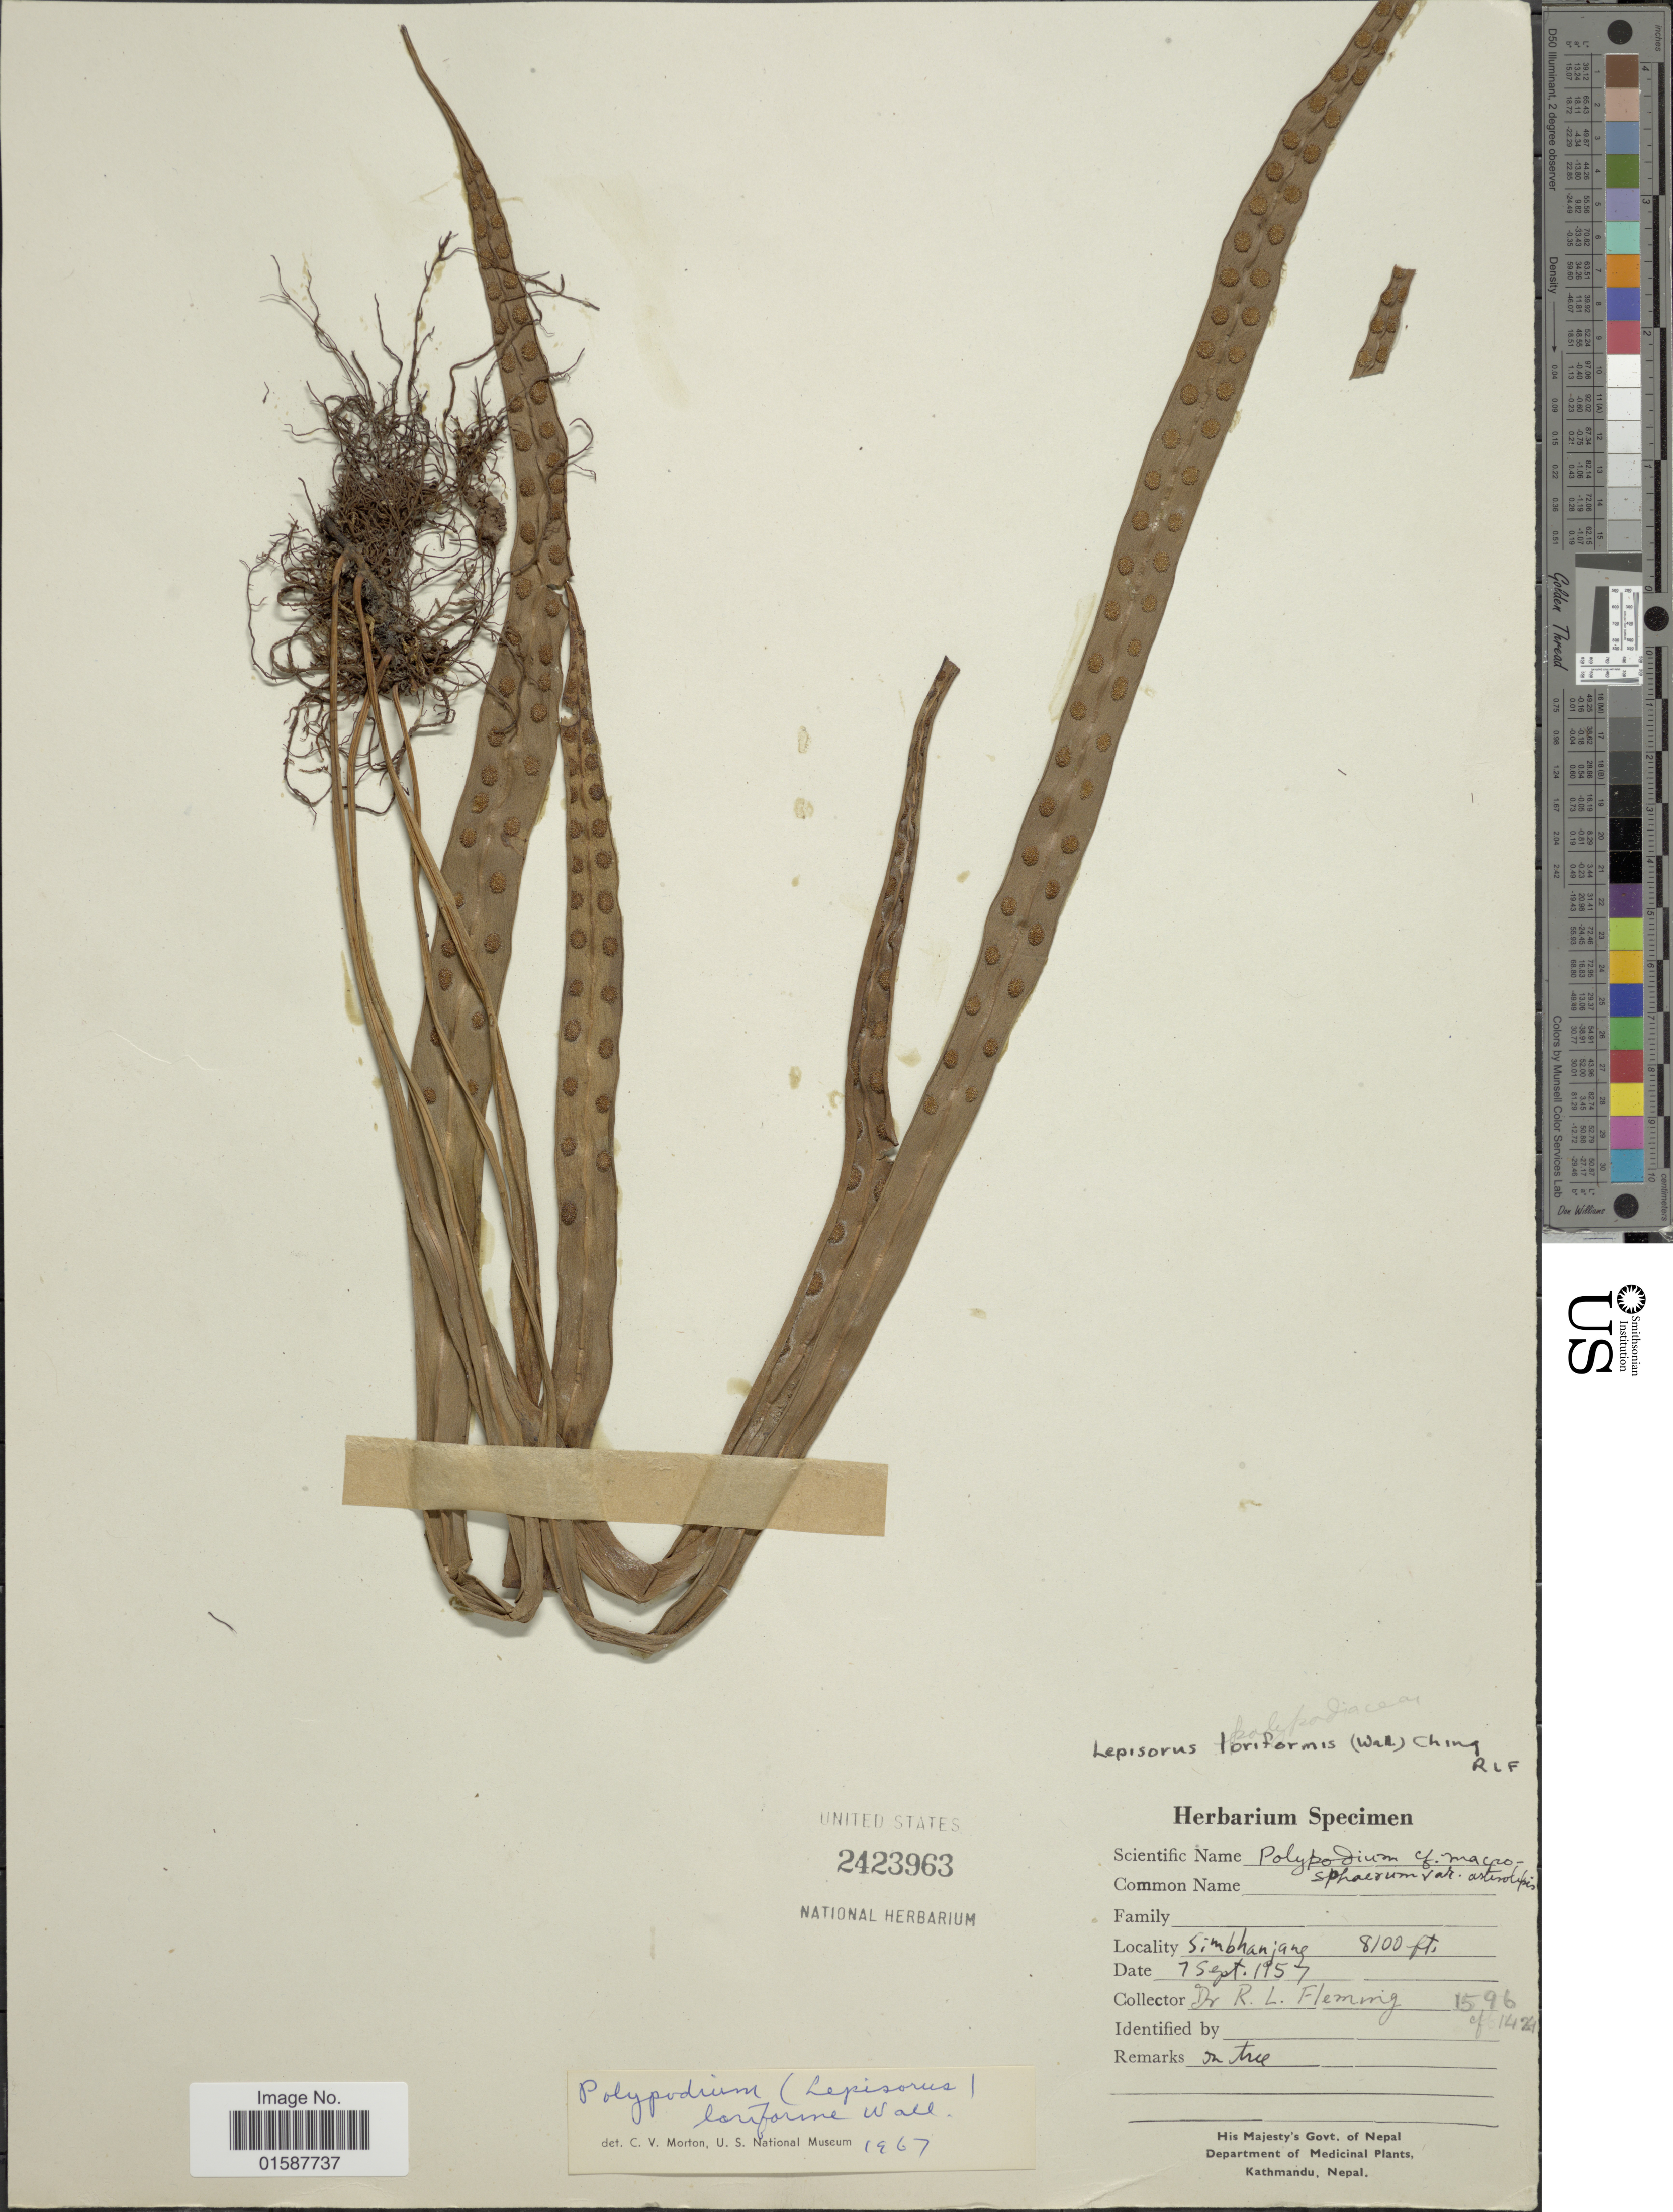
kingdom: Plantae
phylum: Tracheophyta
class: Polypodiopsida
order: Polypodiales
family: Polypodiaceae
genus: Lepisorus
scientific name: Lepisorus loriformis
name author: (Wall. ex Mett.) Ching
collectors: R. Fleming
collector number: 1596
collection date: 1957-09-07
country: Nepal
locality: Sim bhanjyang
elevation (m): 2469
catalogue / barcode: US 2423963